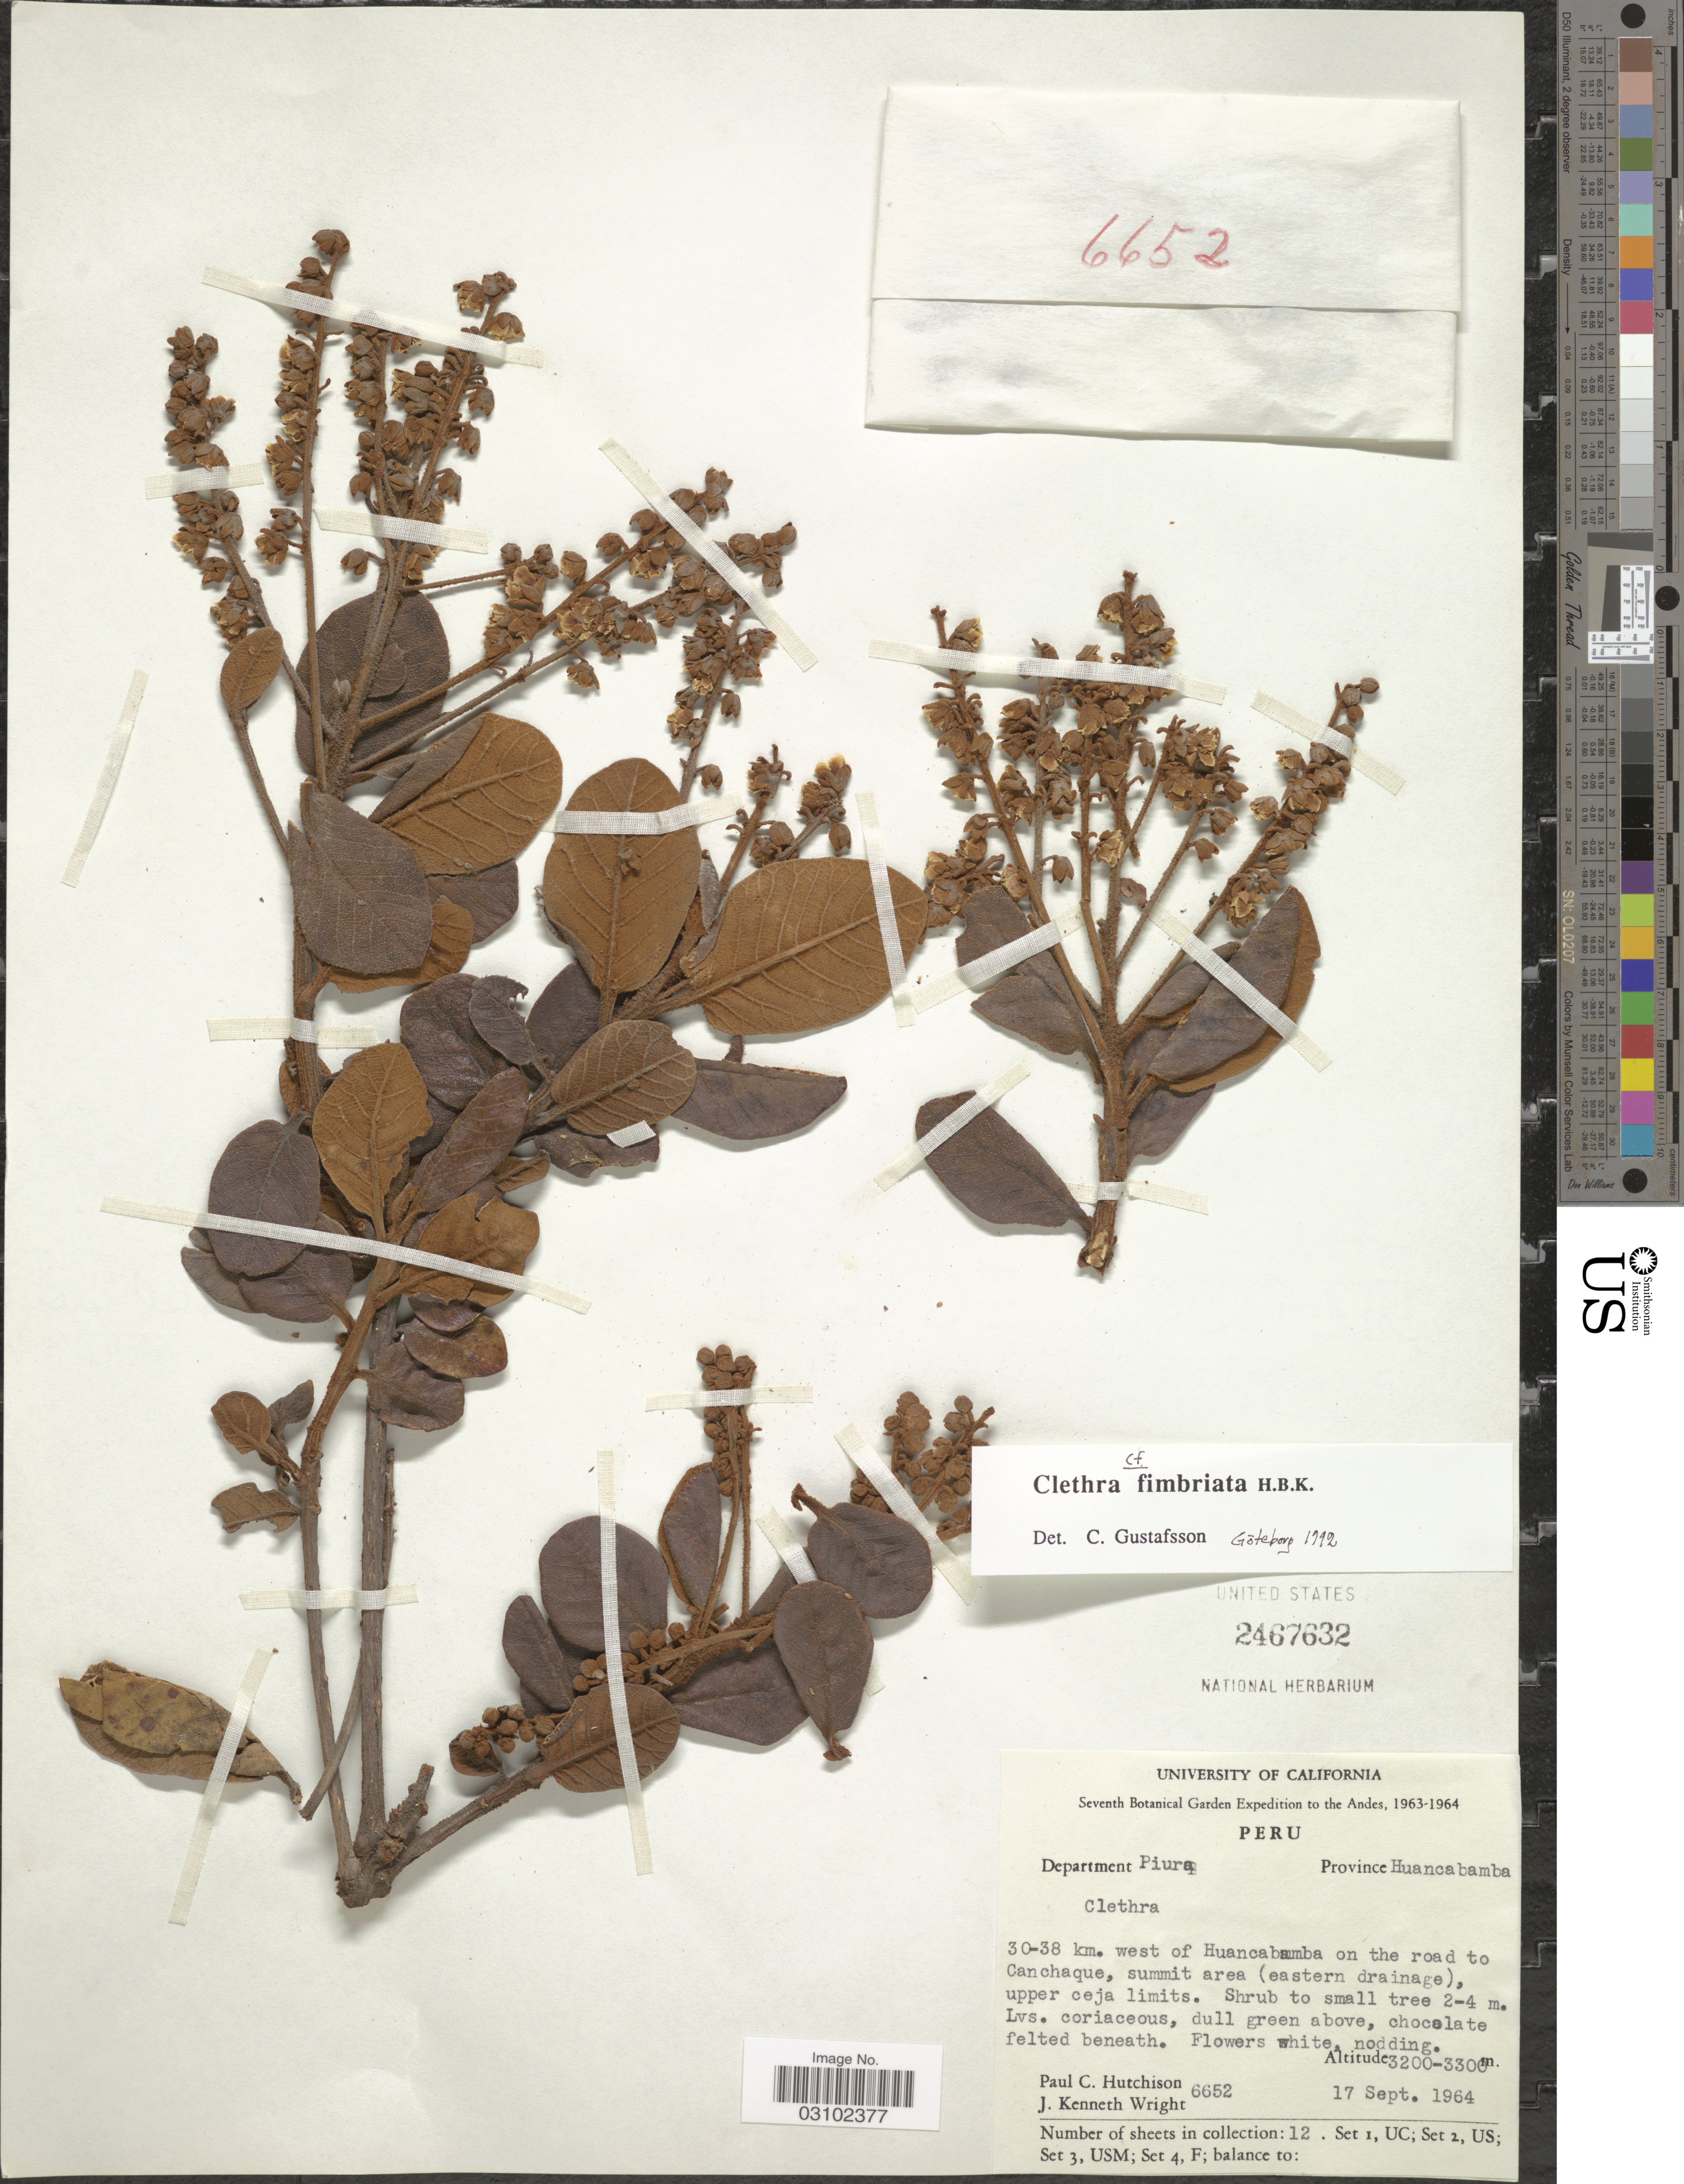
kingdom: Plantae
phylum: Tracheophyta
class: Magnoliopsida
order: Ericales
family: Clethraceae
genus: Clethra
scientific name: Clethra fimbriata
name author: Kunth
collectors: P. C. Hutchison & J. K. Wright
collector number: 6652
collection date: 1964-09-17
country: Peru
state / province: Piura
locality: The Andes, Department Piura, Province Huancabamba. 30-38 km. west of Huancabamba on the road to Cachaque, summit area (eastern drainage), upper ceja limits.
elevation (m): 3200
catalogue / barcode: US 2467632